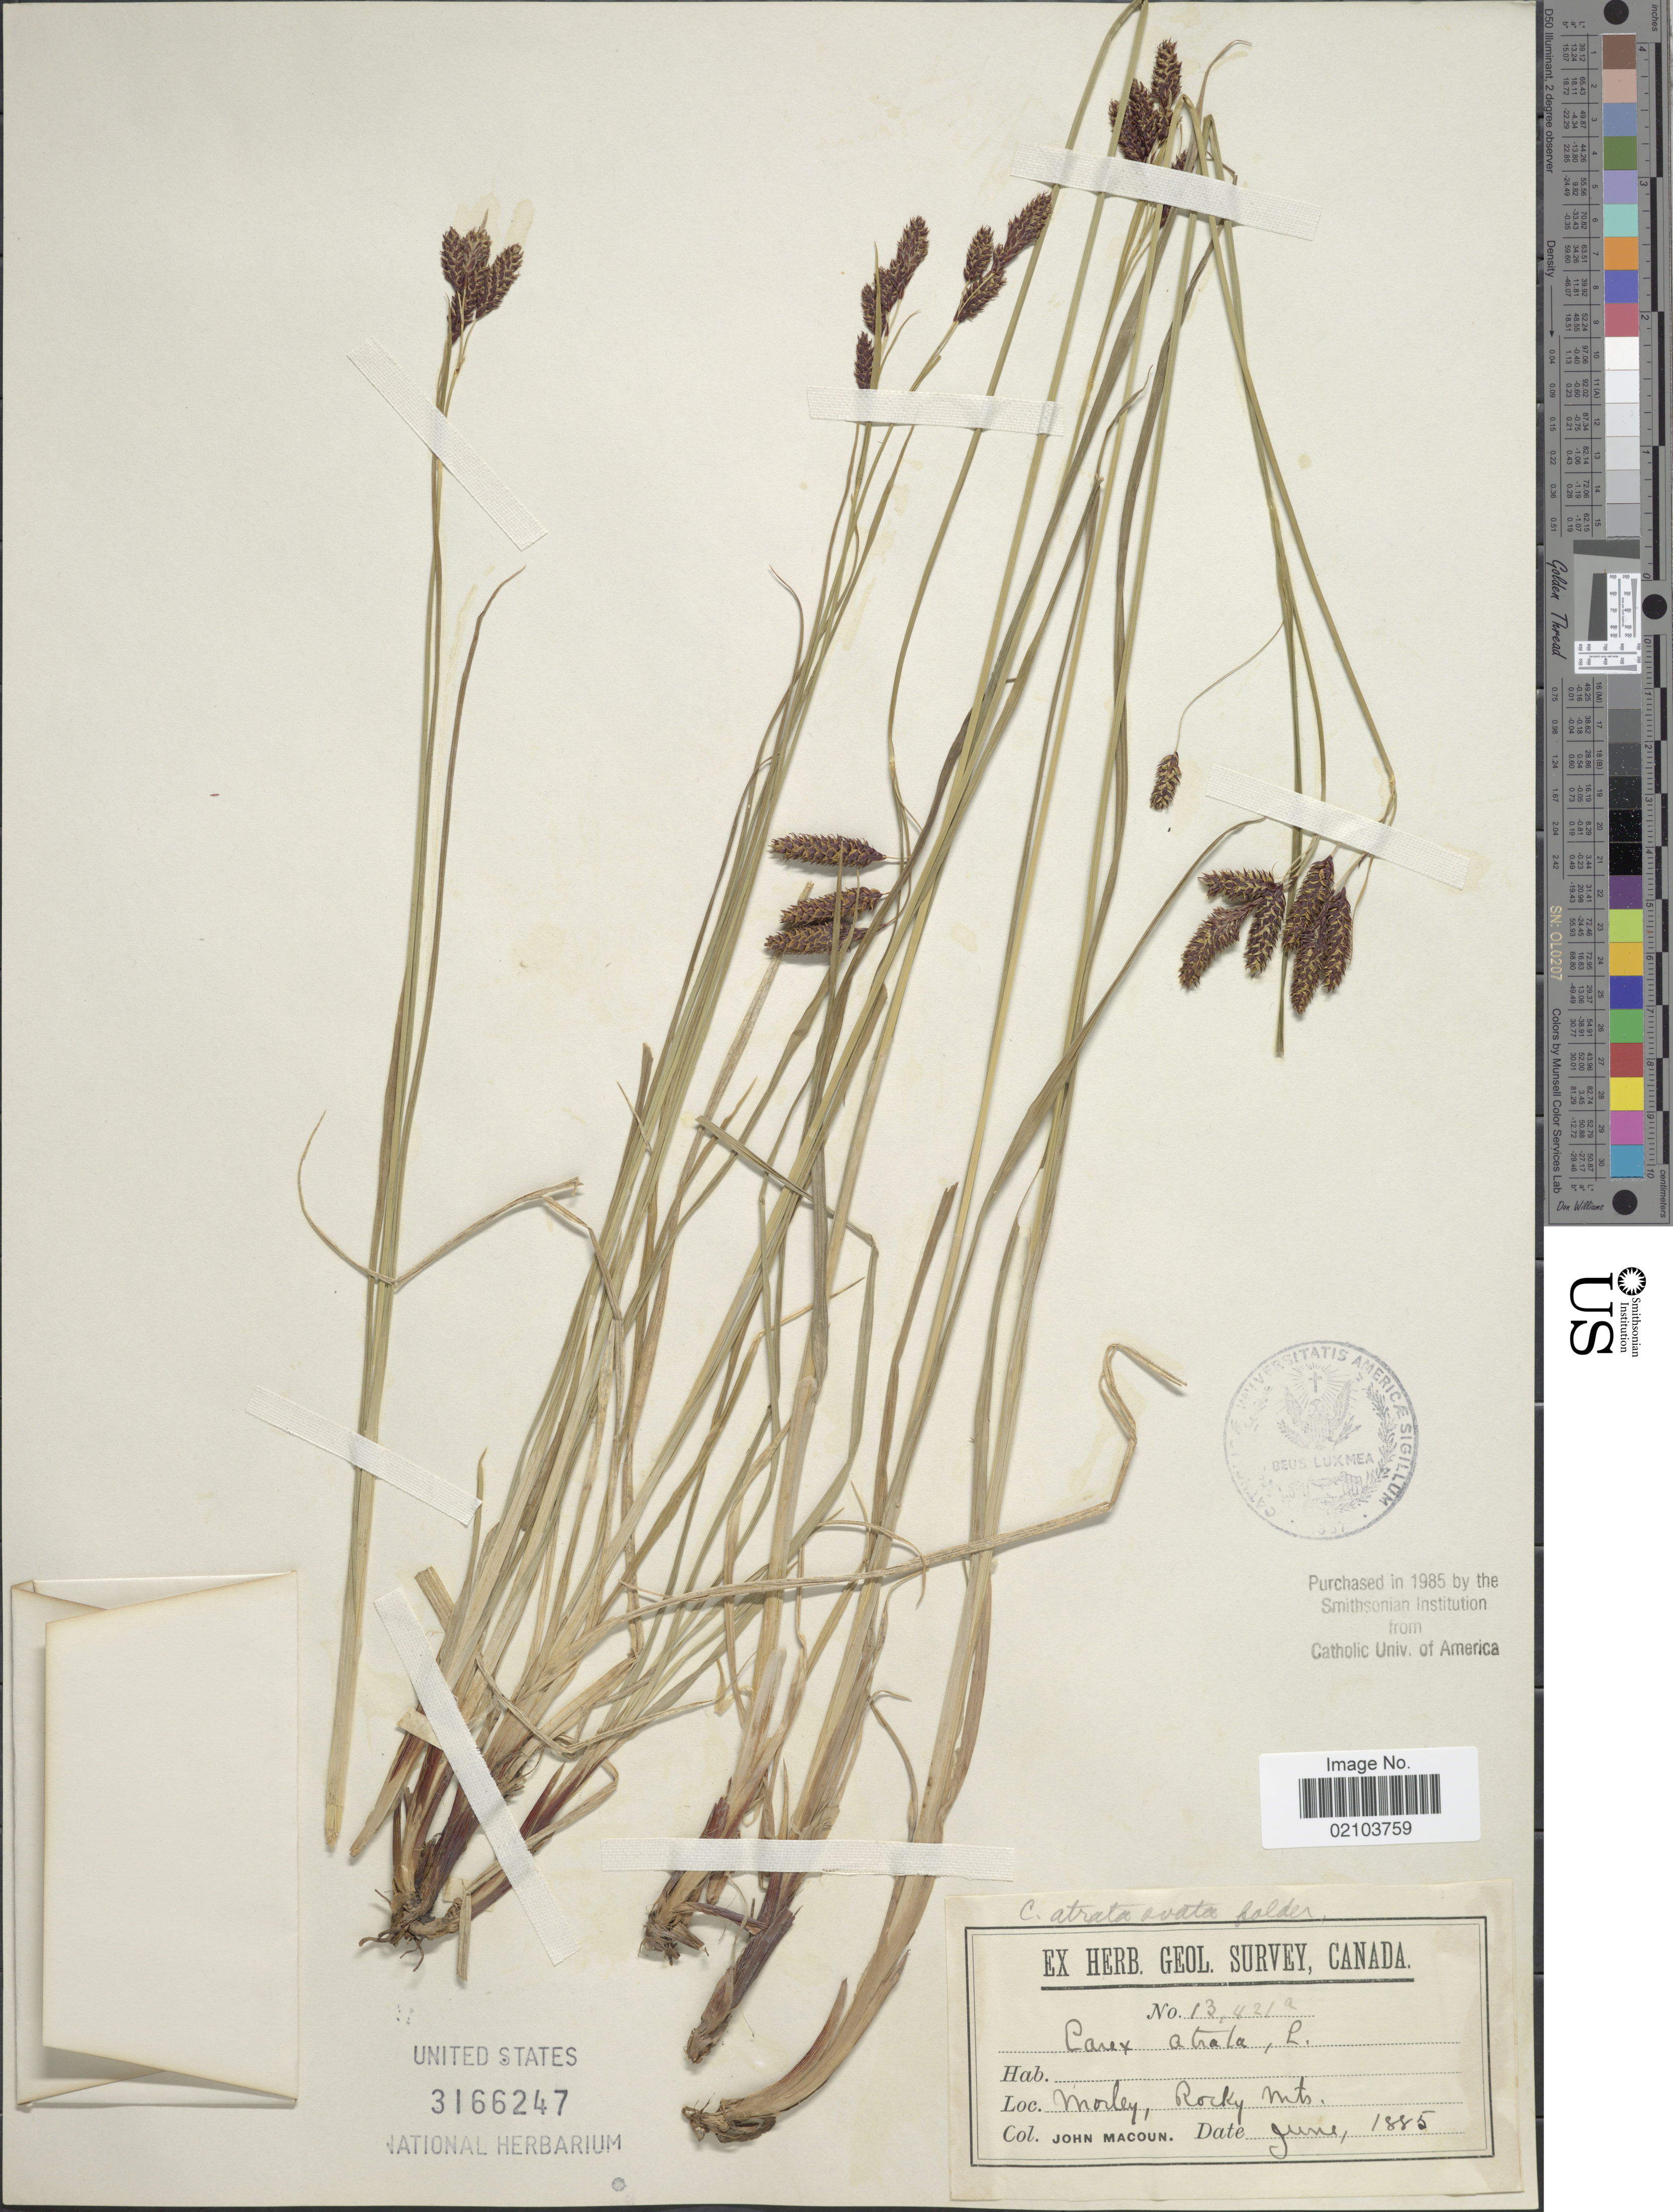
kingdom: Plantae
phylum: Tracheophyta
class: Liliopsida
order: Poales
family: Cyperaceae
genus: Carex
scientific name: Carex atrata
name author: L.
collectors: J. Macoun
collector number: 13421a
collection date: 1885-06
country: Canada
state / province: Alberta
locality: Morley. Rocky Mts.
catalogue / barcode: US 3166247